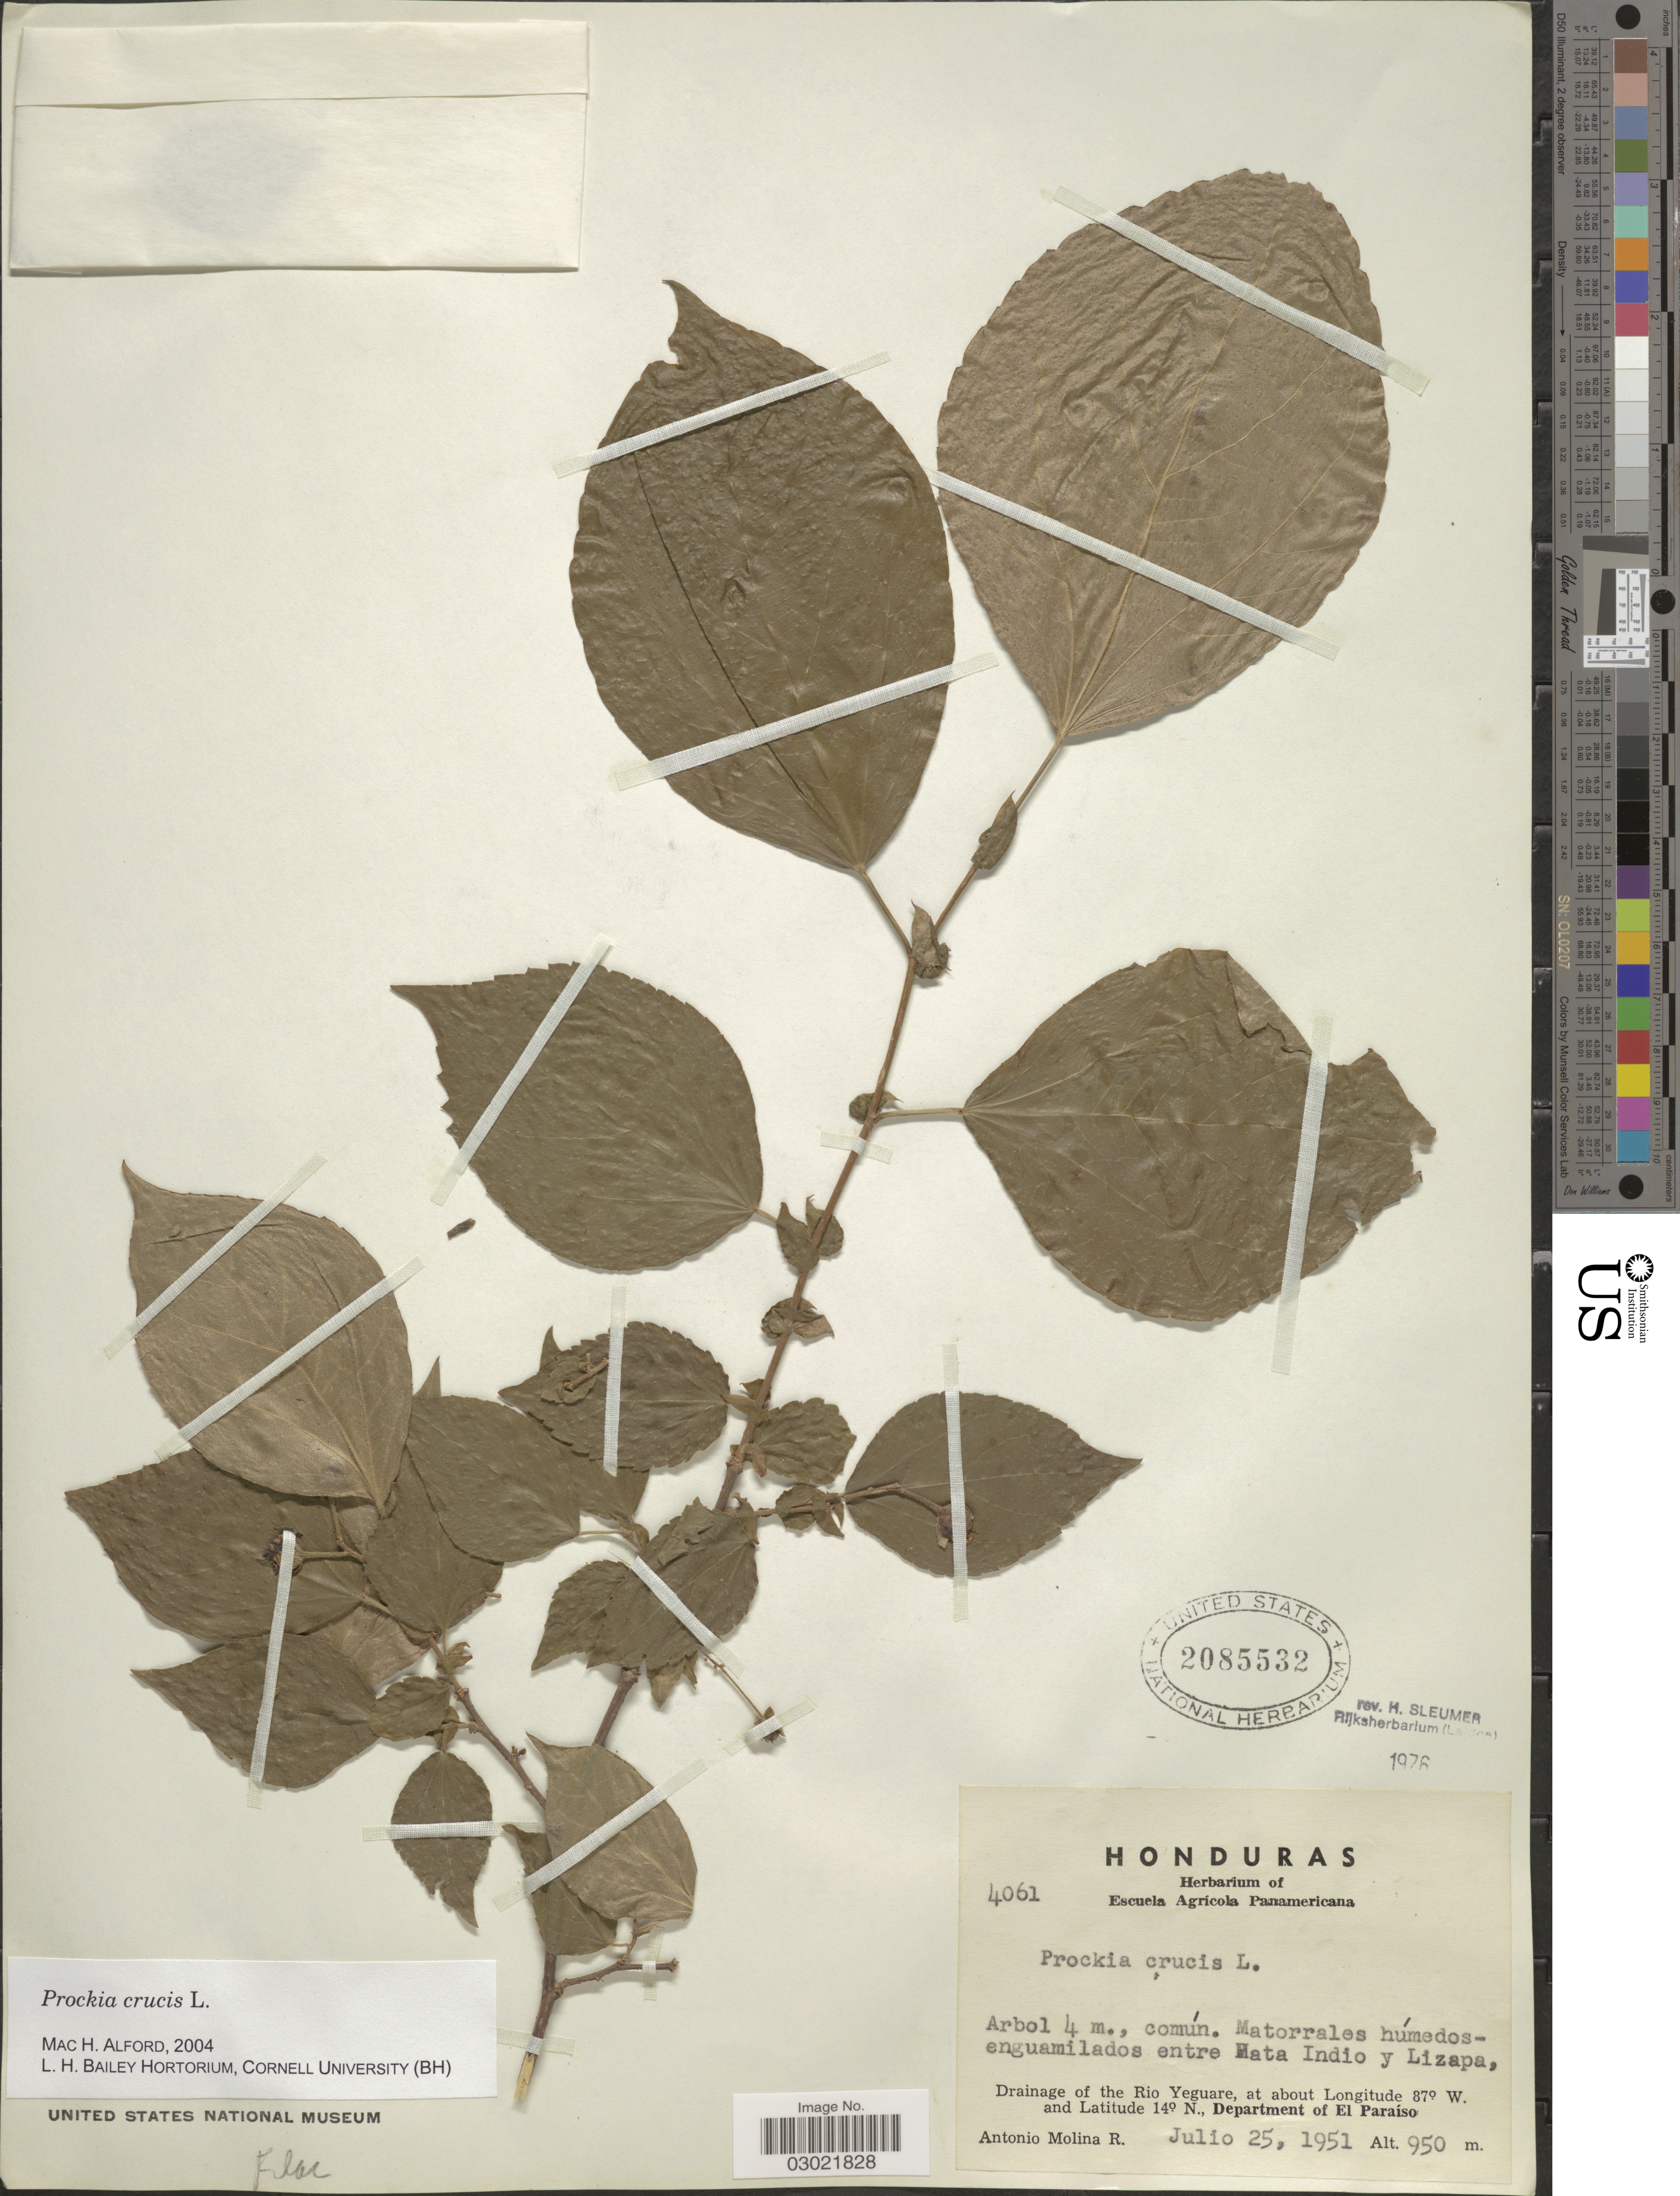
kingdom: Plantae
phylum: Tracheophyta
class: Magnoliopsida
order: Malpighiales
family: Salicaceae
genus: Prockia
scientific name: Prockia crucis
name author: P. Browne ex L.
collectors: A. Molina R.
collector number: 4061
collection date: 1951-07-25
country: Honduras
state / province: El Paraíso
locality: Matorrales húmedos-enguamilados entre Mata Indio y Lizapa. Drainage of the Rio Yeguare. Department of El Paraíso.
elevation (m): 950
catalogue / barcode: US 2085532